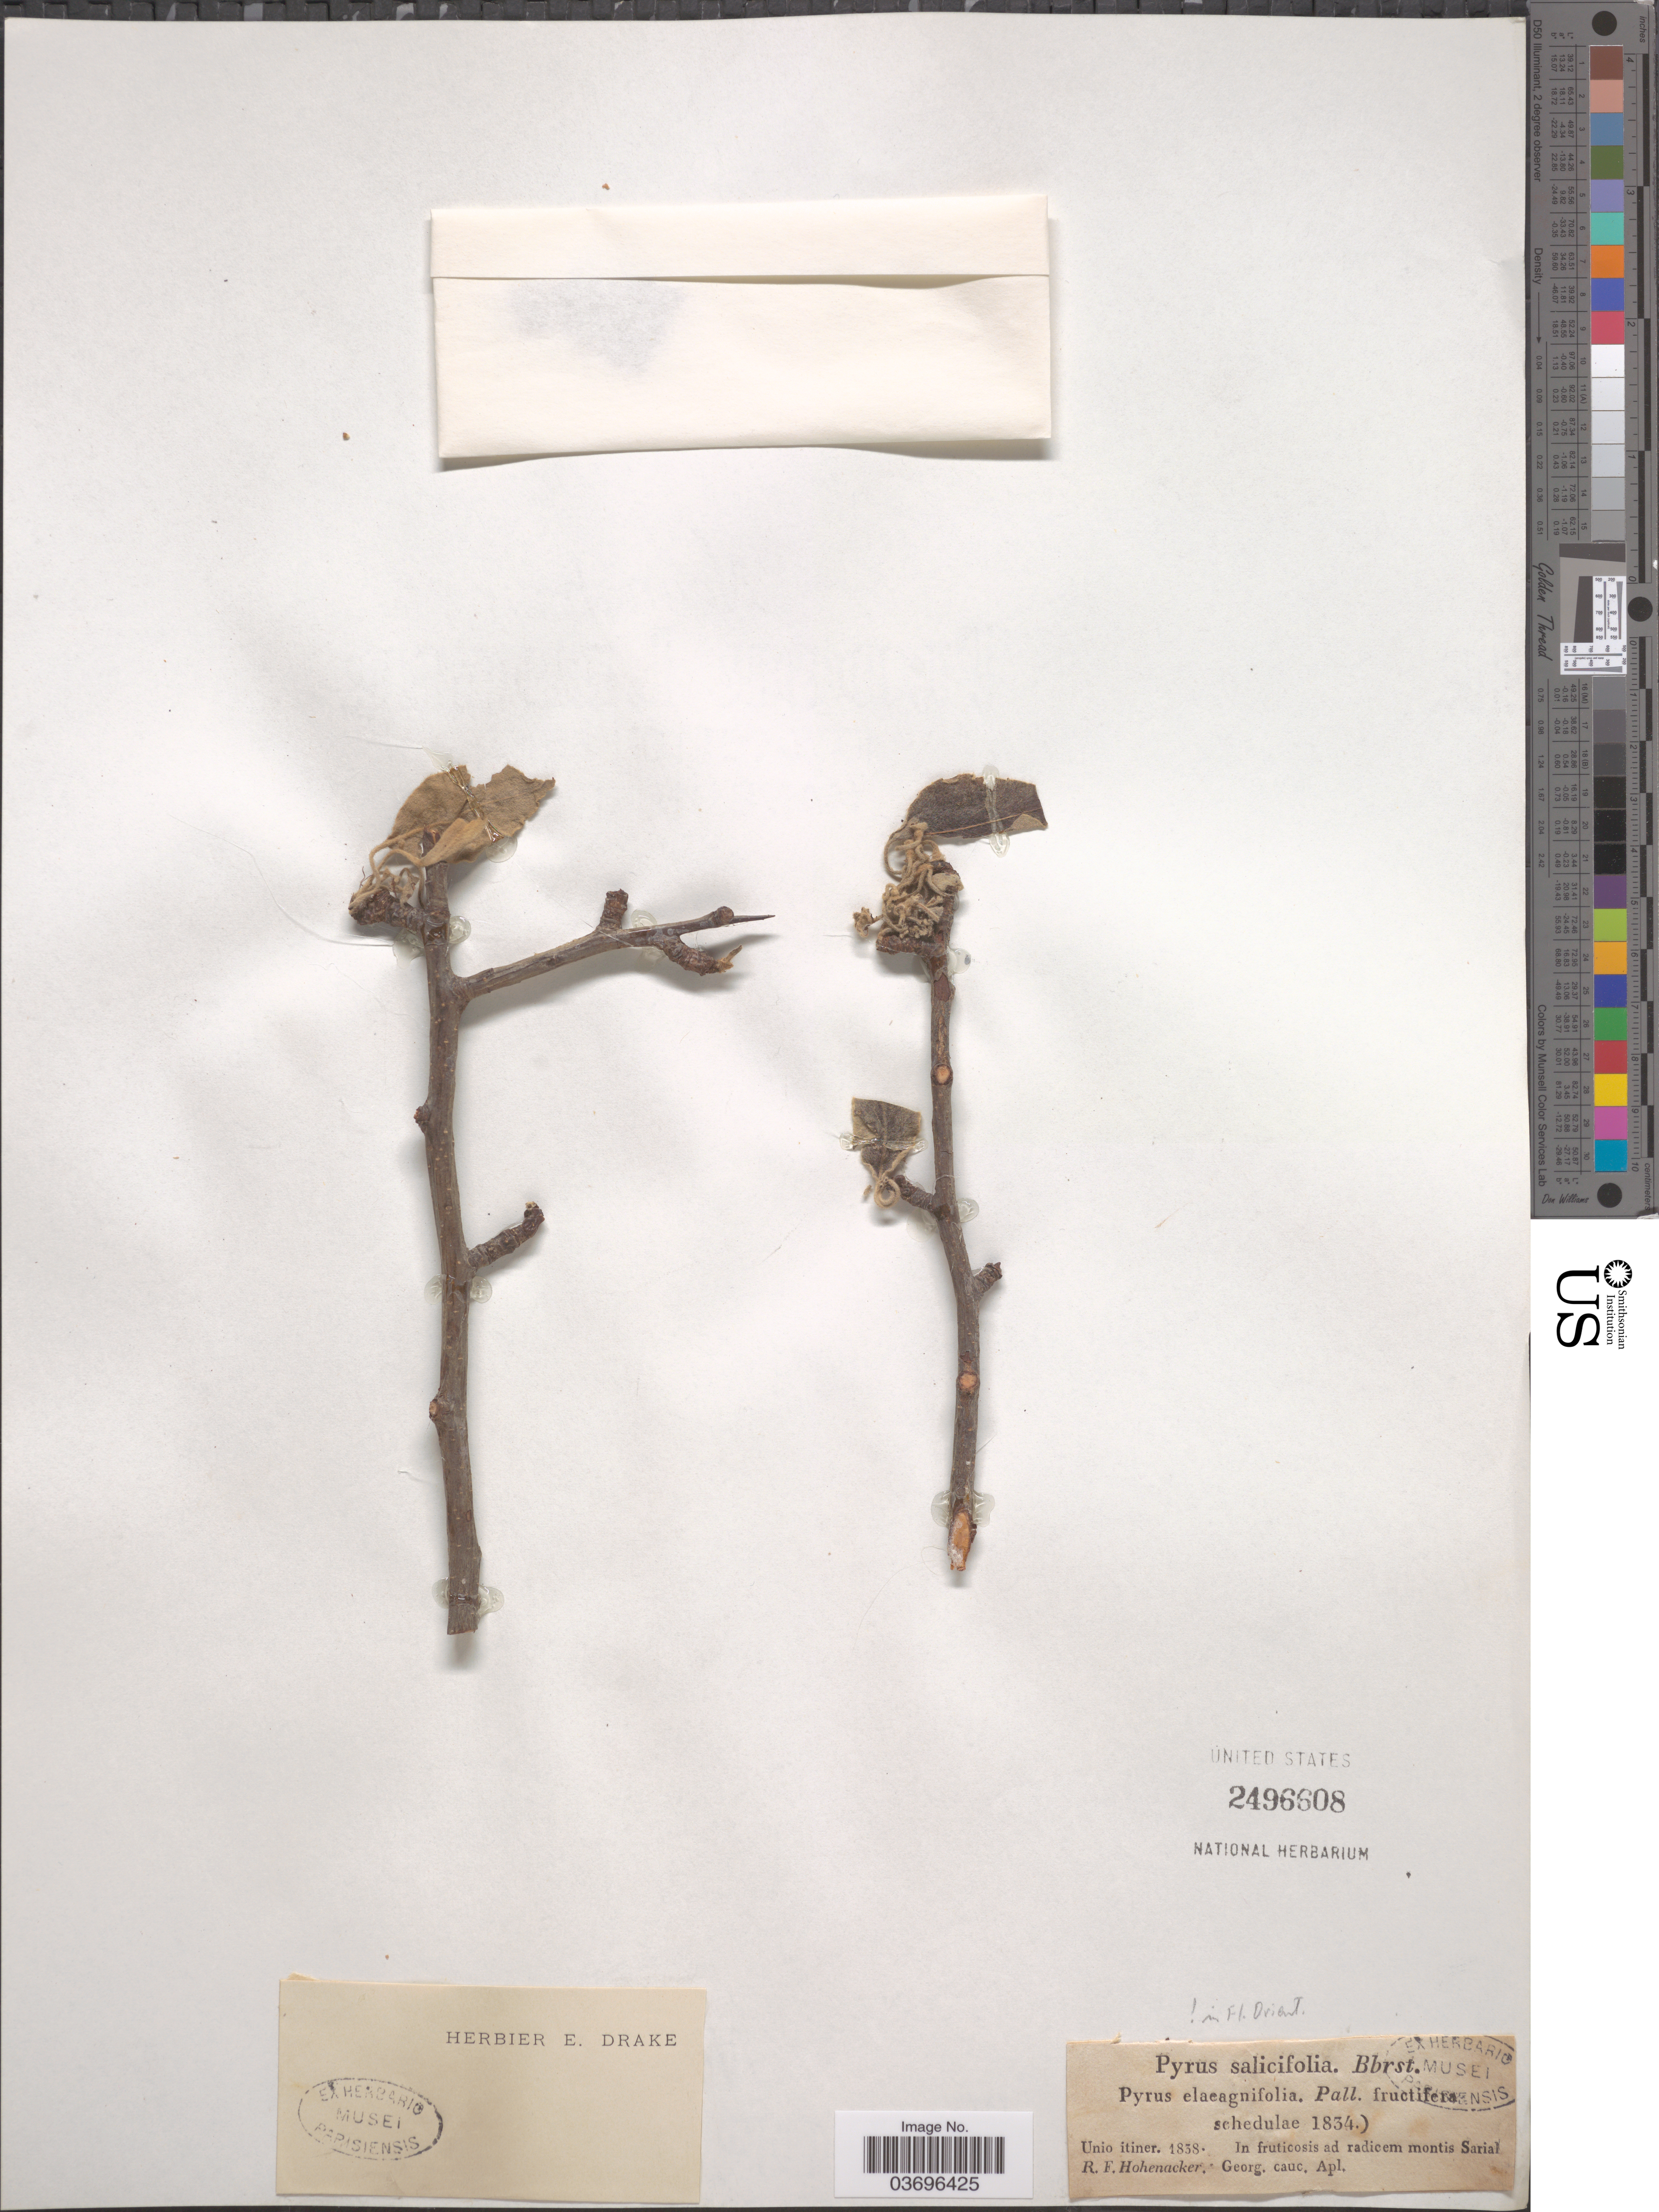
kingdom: Plantae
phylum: Tracheophyta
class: Magnoliopsida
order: Rosales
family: Rosaceae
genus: Pyrus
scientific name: Pyrus elaeagrifolia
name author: Pall.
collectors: R. F. Hohenacker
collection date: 1838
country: Georgia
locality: Unio itiner. In fruticosis ad radicem montis Sarial Georg. cauc. Apl.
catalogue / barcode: US 2496608